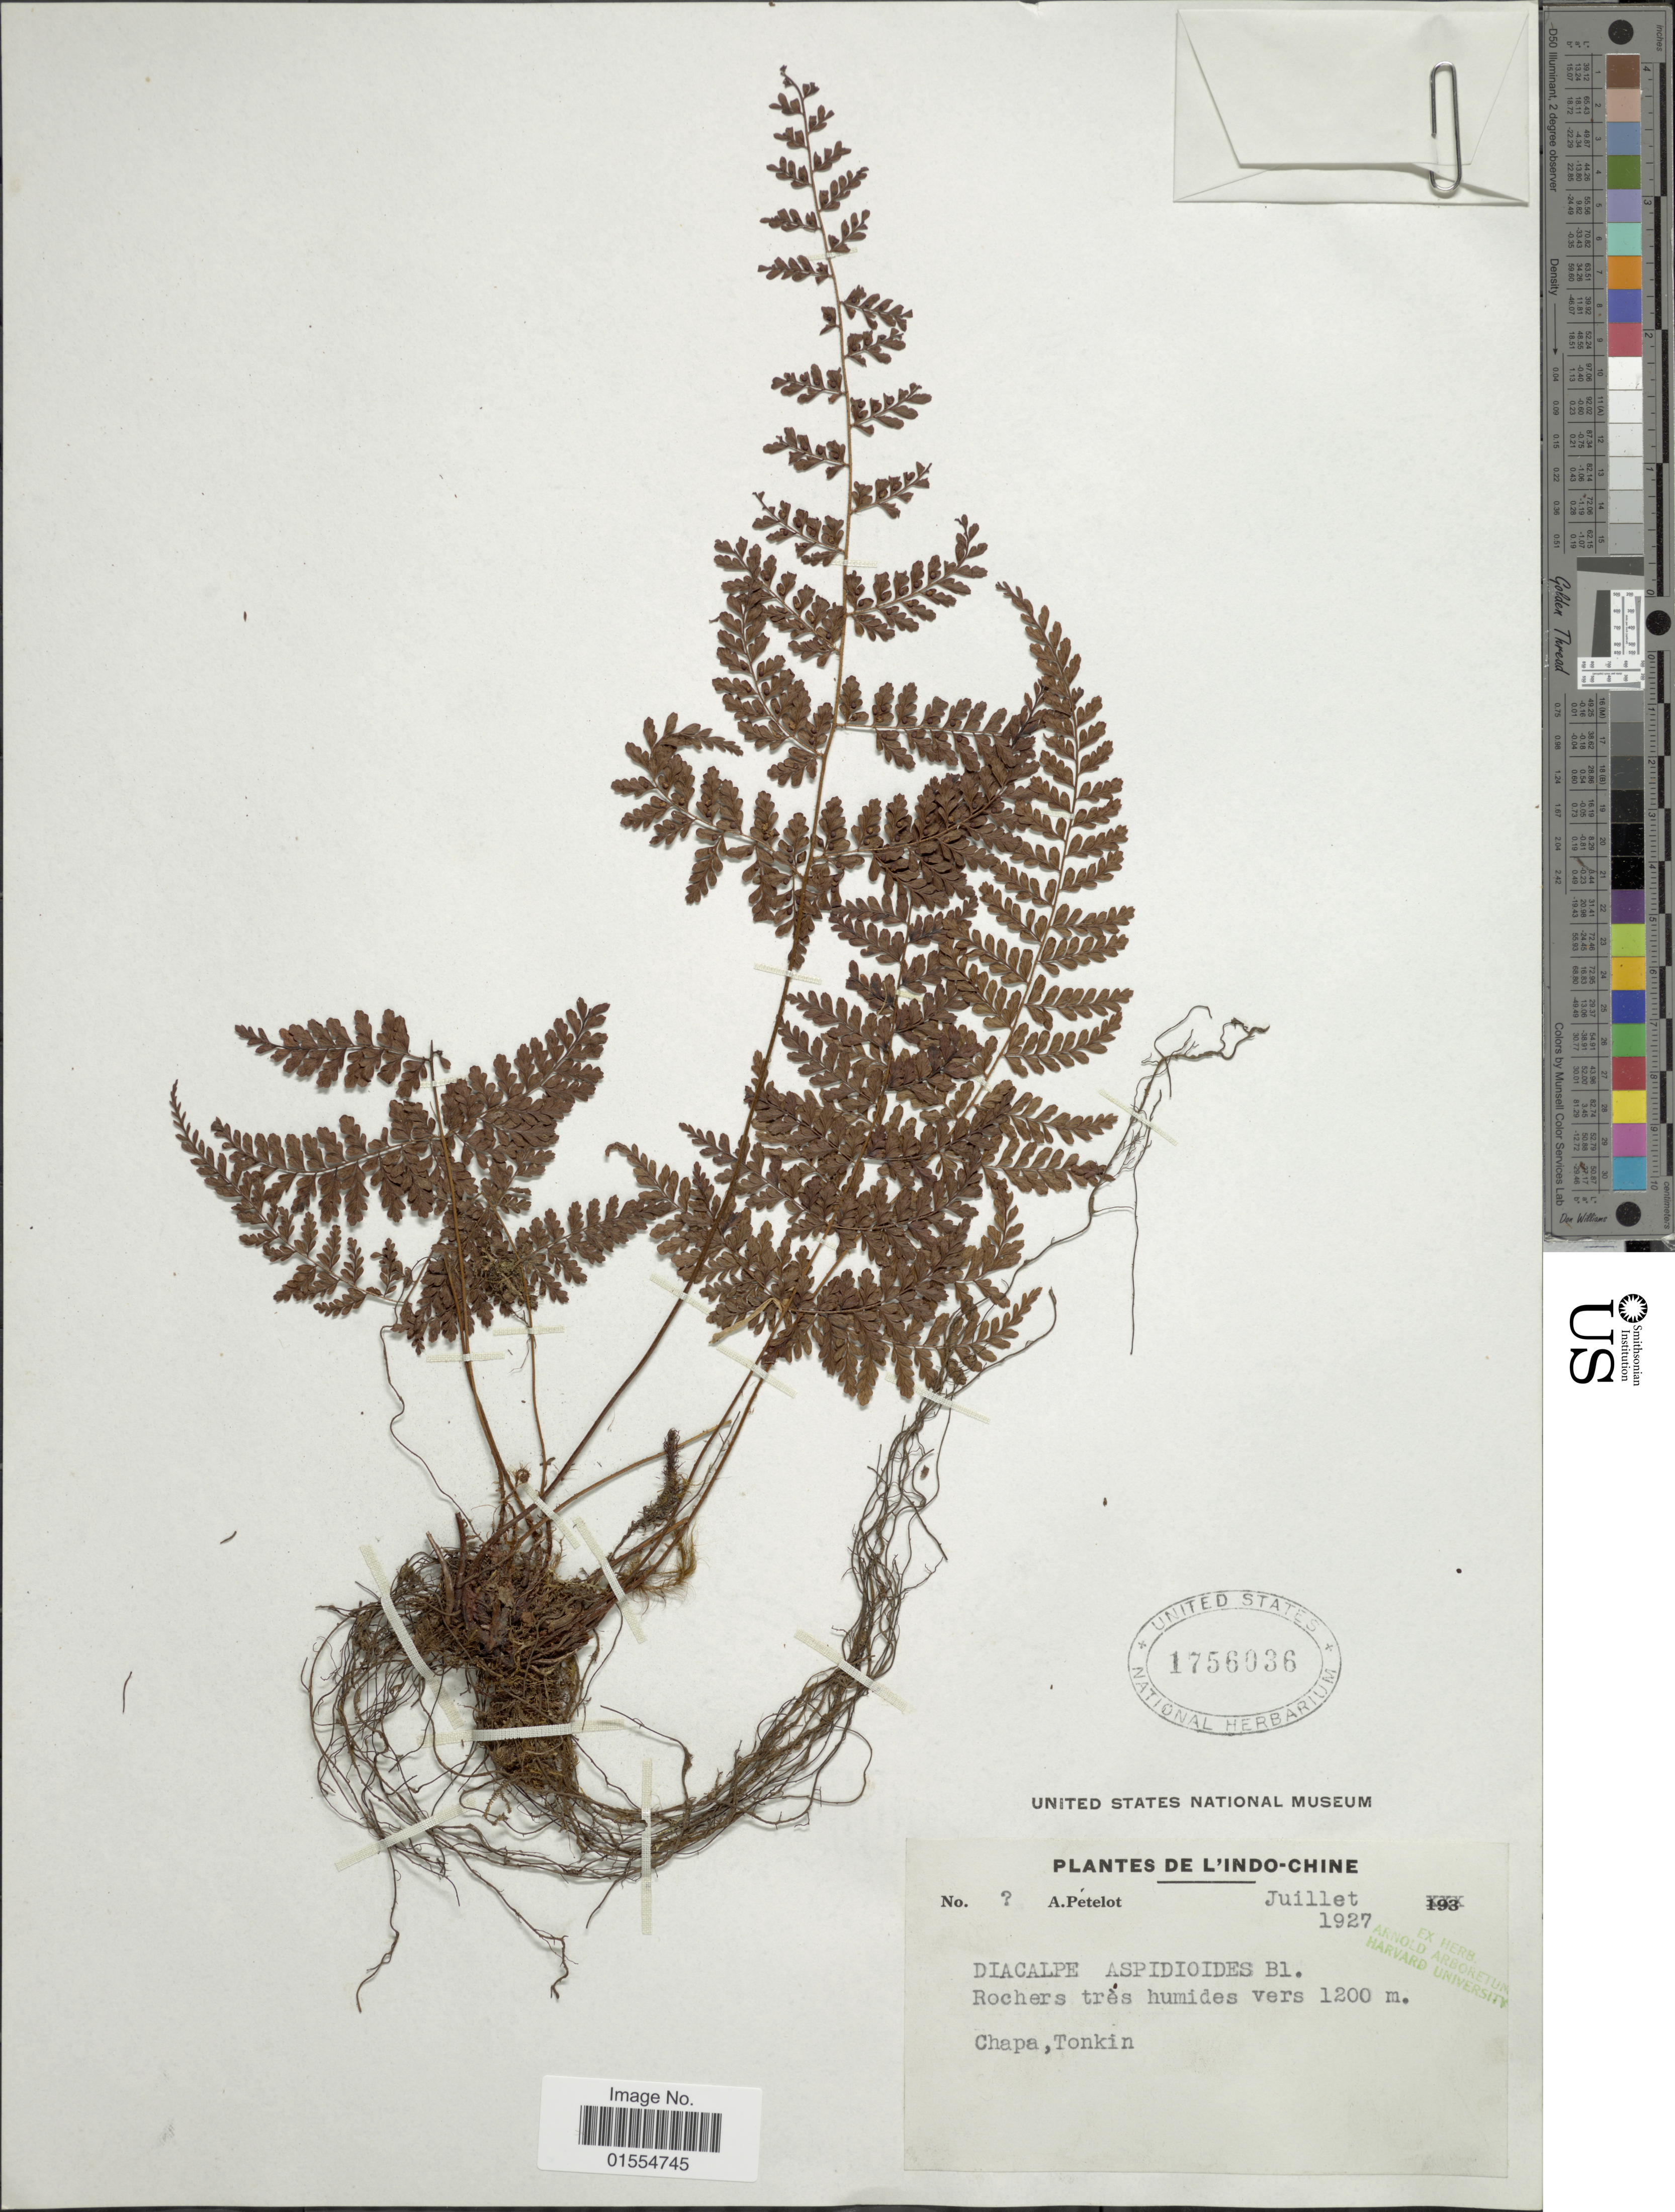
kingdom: Plantae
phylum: Tracheophyta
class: Polypodiopsida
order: Polypodiales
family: Dryopteridaceae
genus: Dryopteris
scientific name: Dryopteris pseudocaenopteris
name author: (Kunze) Li Bing Zhang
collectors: A. Petelot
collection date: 1927-07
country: Vietnam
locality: L'Indo-Chine, Chapa, Tonkin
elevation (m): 1200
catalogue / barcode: US 1756036